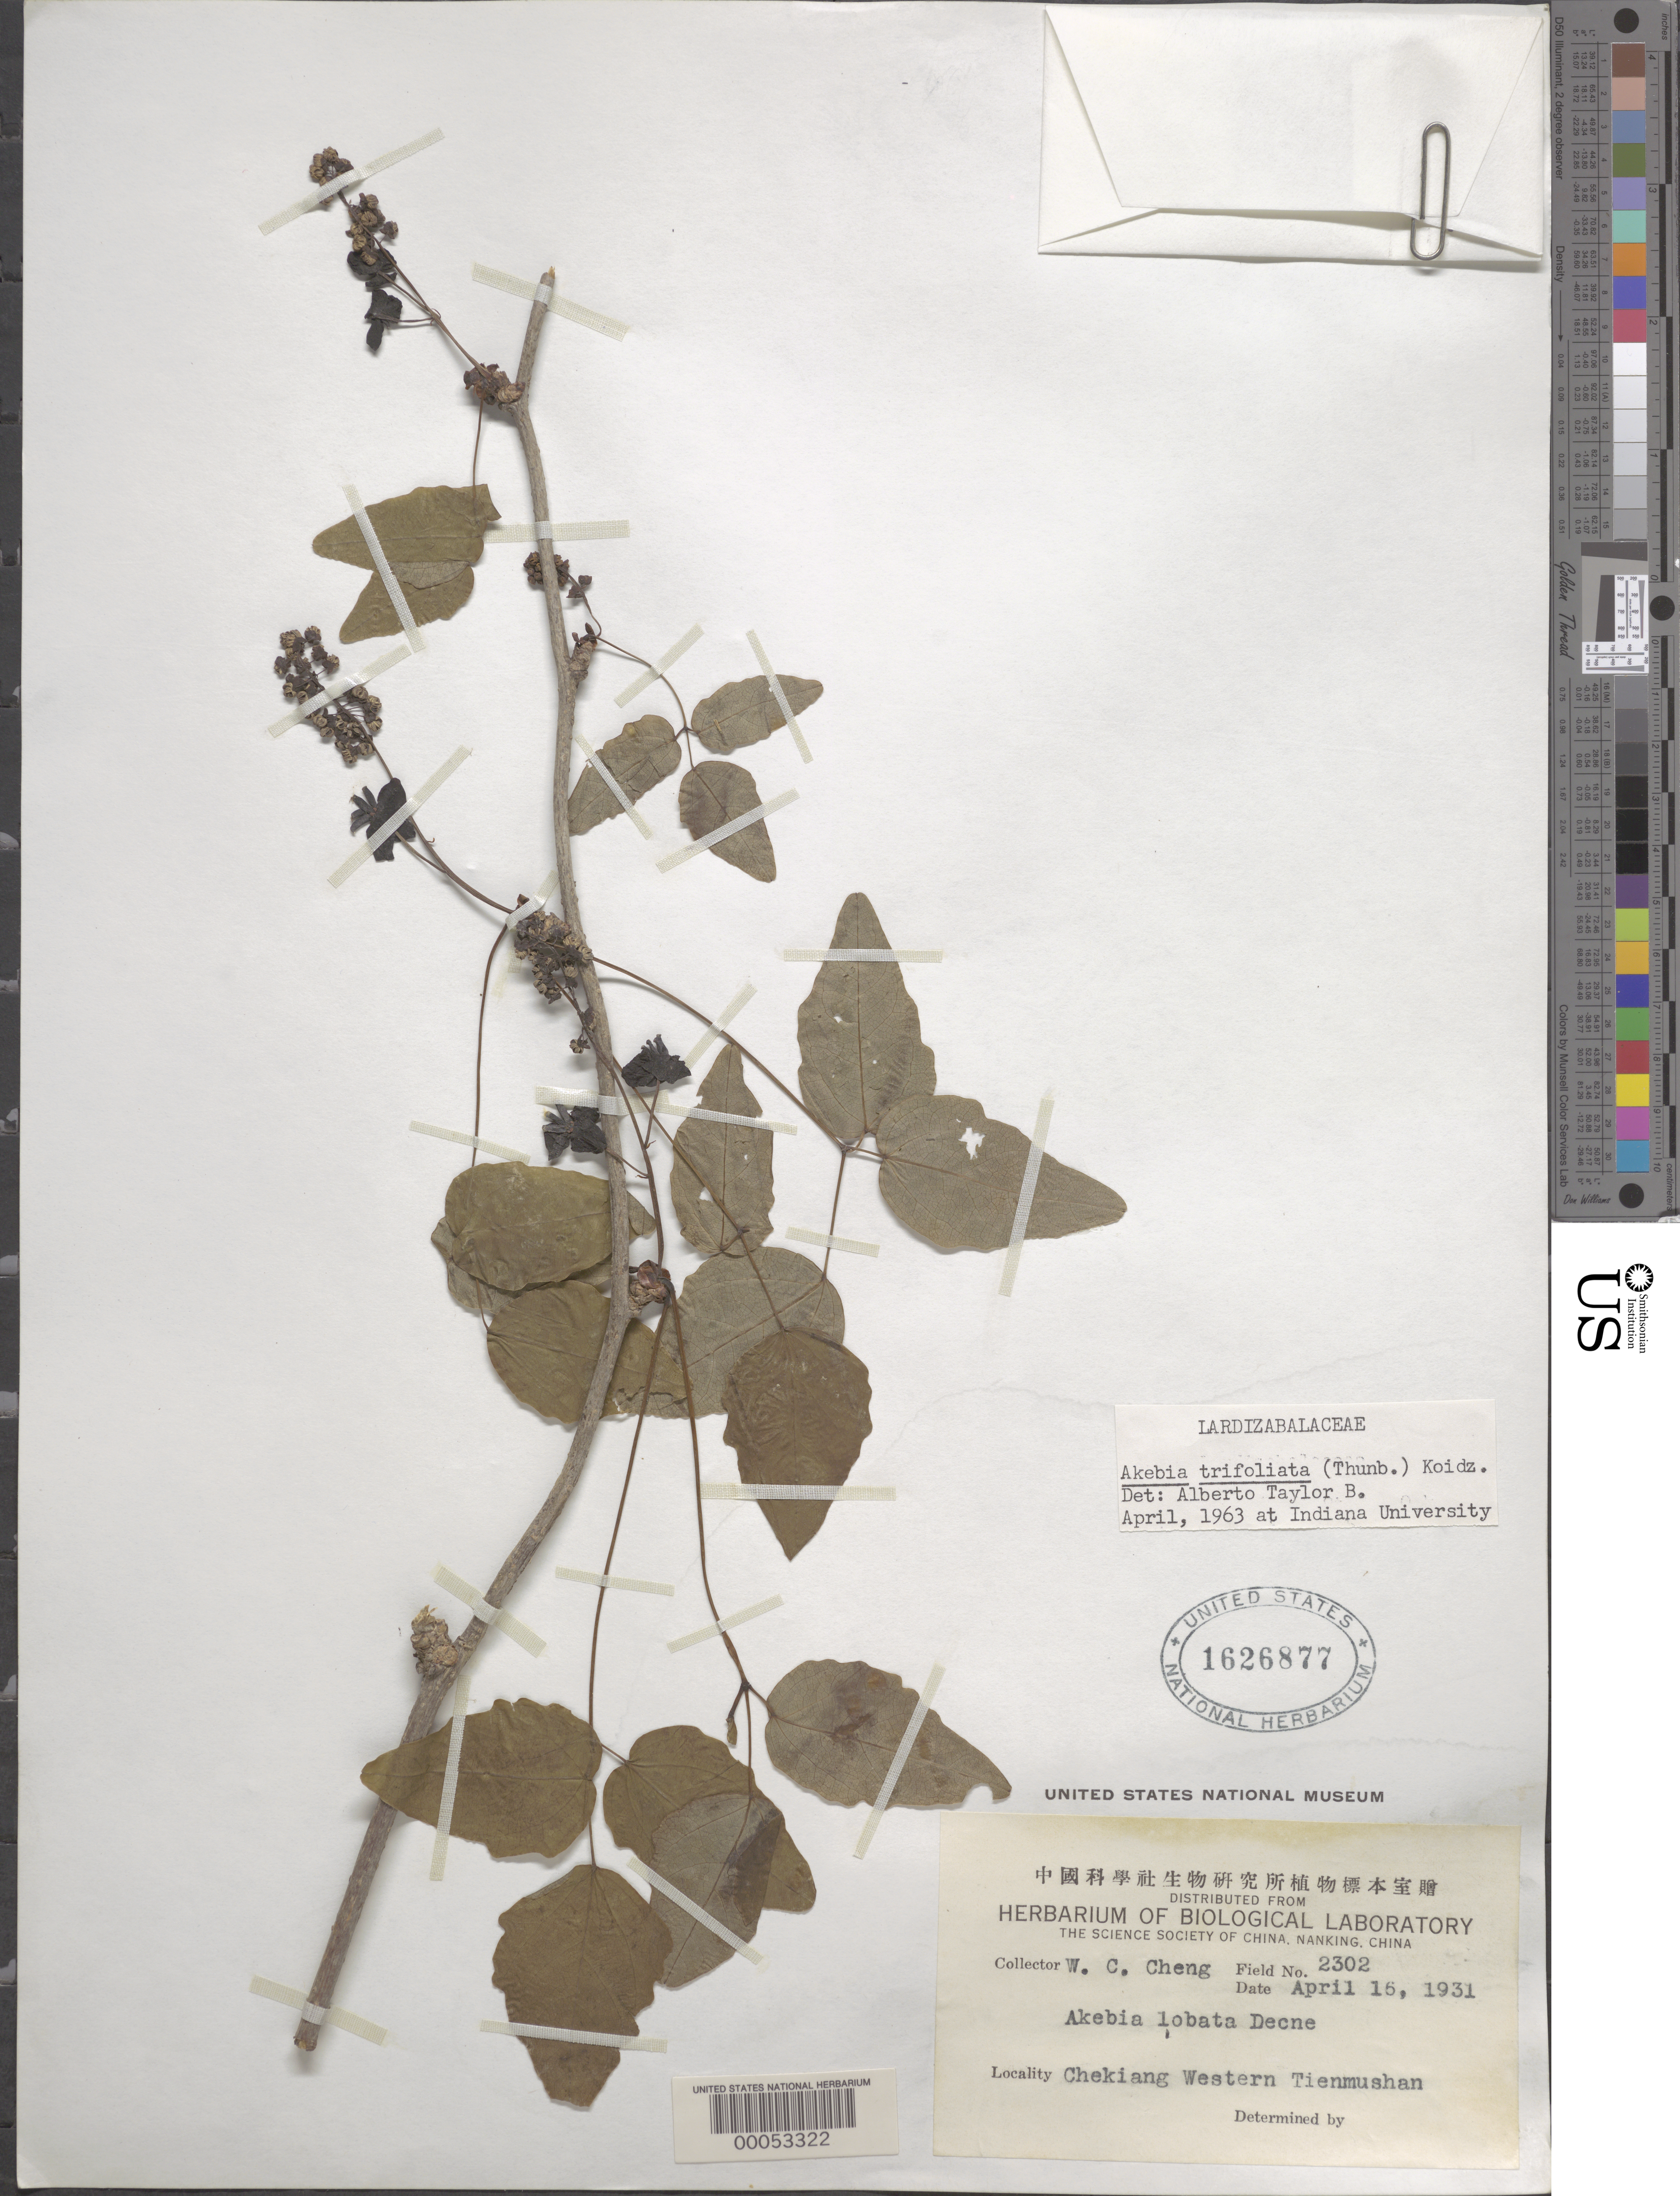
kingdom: Plantae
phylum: Tracheophyta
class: Magnoliopsida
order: Ranunculales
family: Lardizabalaceae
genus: Akebia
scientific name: Akebia trifoliata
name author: (Thunb.) Koidz.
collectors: W. C. Cheng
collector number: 2302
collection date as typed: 16 Apr 1931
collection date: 1931-04-16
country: China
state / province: Zhejiang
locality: Western tienmushan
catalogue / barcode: US 1626877